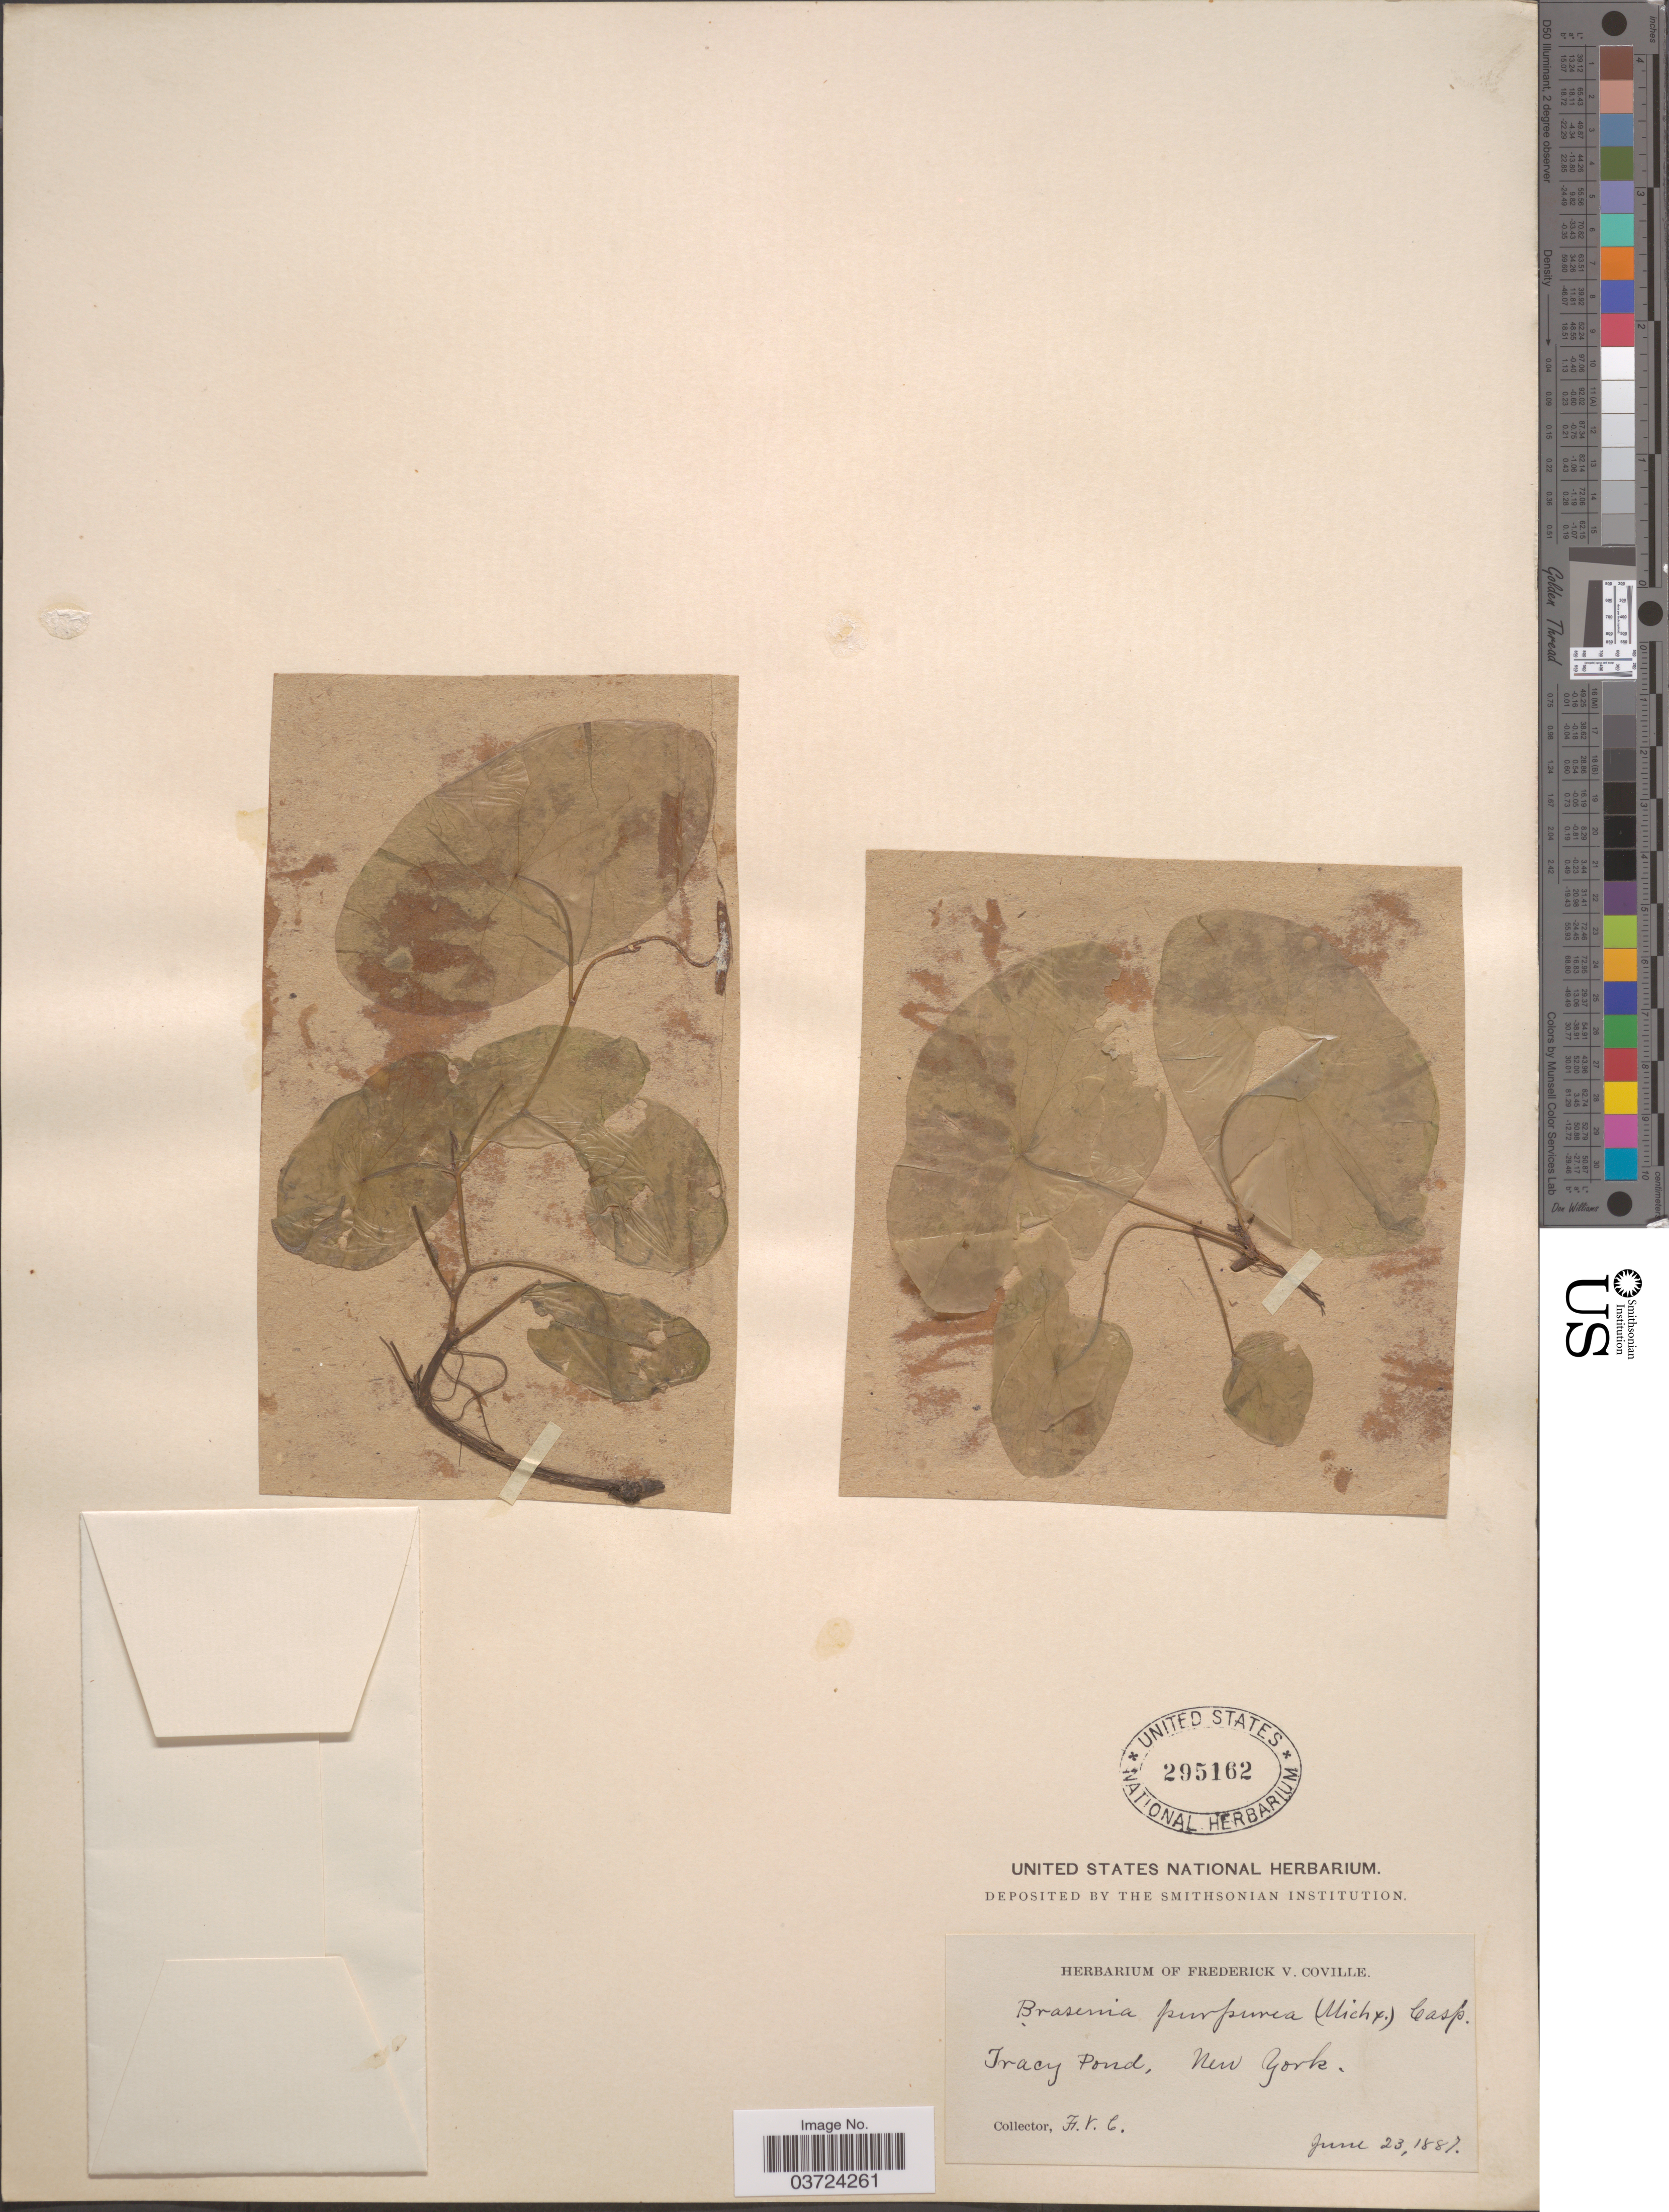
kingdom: Plantae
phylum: Tracheophyta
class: Magnoliopsida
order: Nymphaeales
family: Cabombaceae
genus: Brasenia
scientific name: Brasenia schreberi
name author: J.F. Gmel.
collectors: F. V. Coville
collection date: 1887-06-23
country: United States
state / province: New York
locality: Tracy Pond.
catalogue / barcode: US 295162